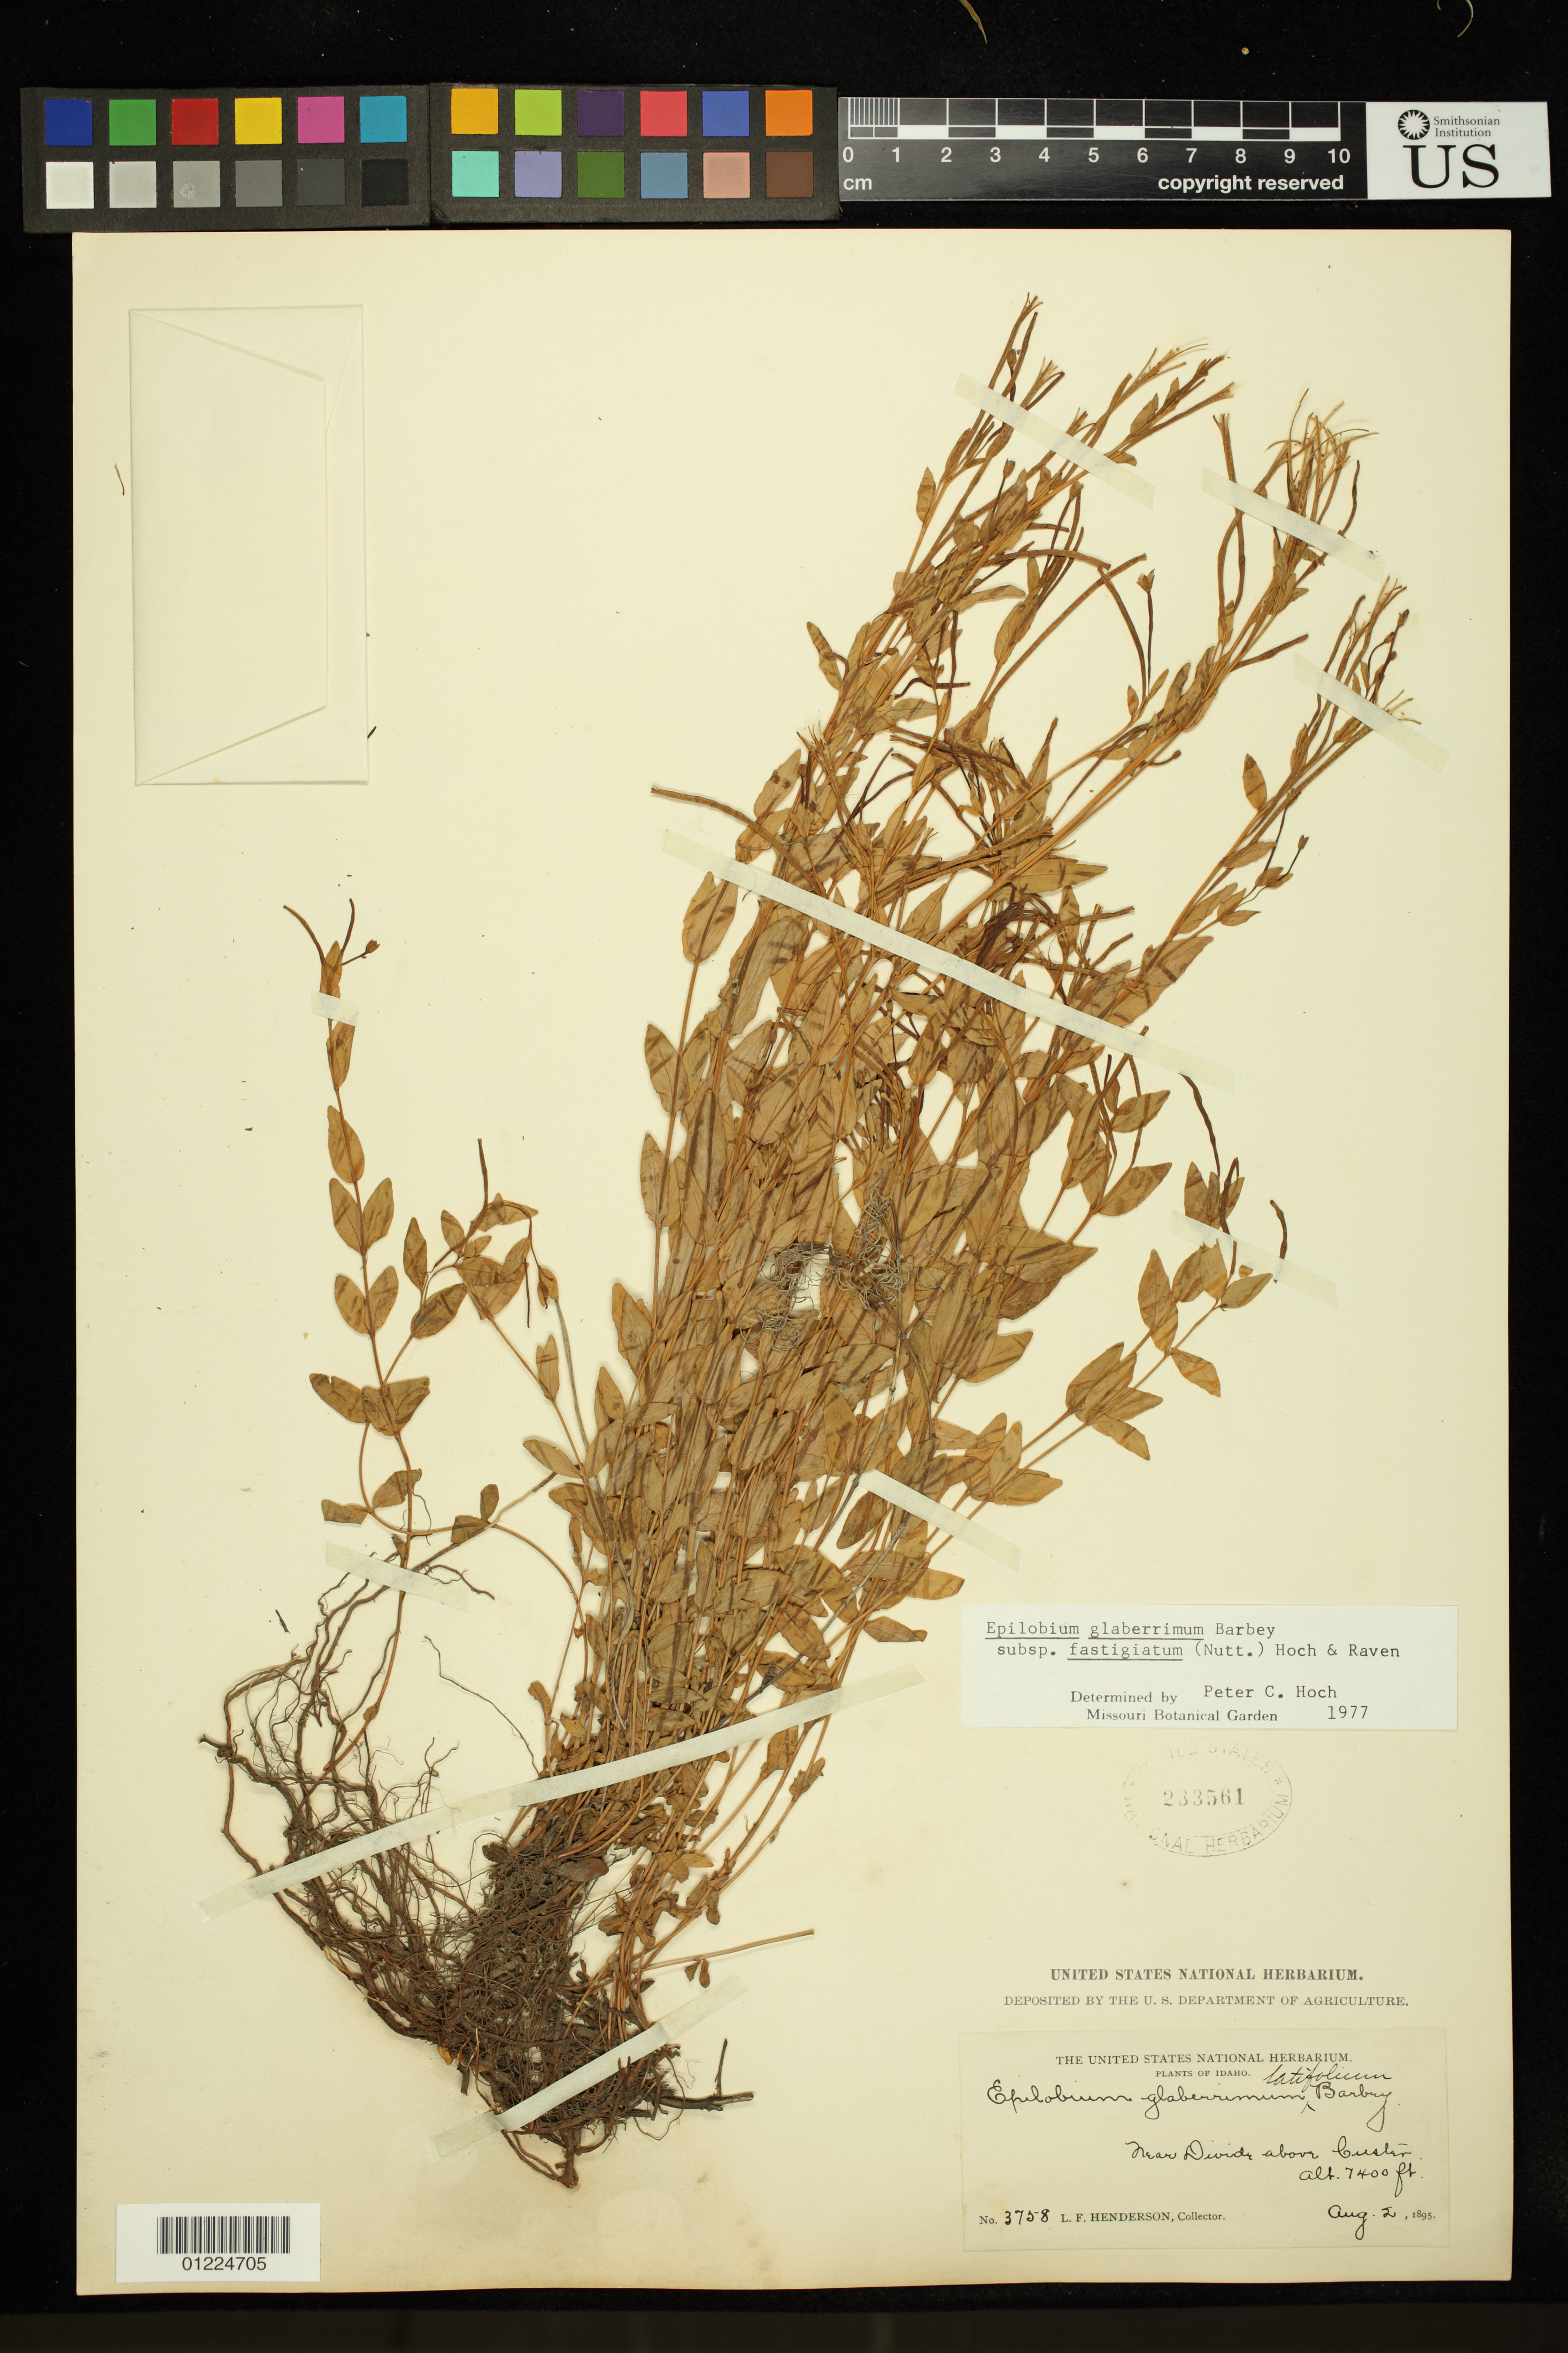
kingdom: Plantae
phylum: Tracheophyta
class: Magnoliopsida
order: Myrtales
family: Onagraceae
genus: Epilobium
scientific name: Epilobium glaberrimum subsp. fastigiatum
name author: (Nutt.) Hoch & P.H. Raven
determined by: Hoch, P. C.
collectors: L. F. Henderson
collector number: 3758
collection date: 1895-08-02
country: United States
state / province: Idaho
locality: near Divide above Custer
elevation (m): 2256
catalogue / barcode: US 233561